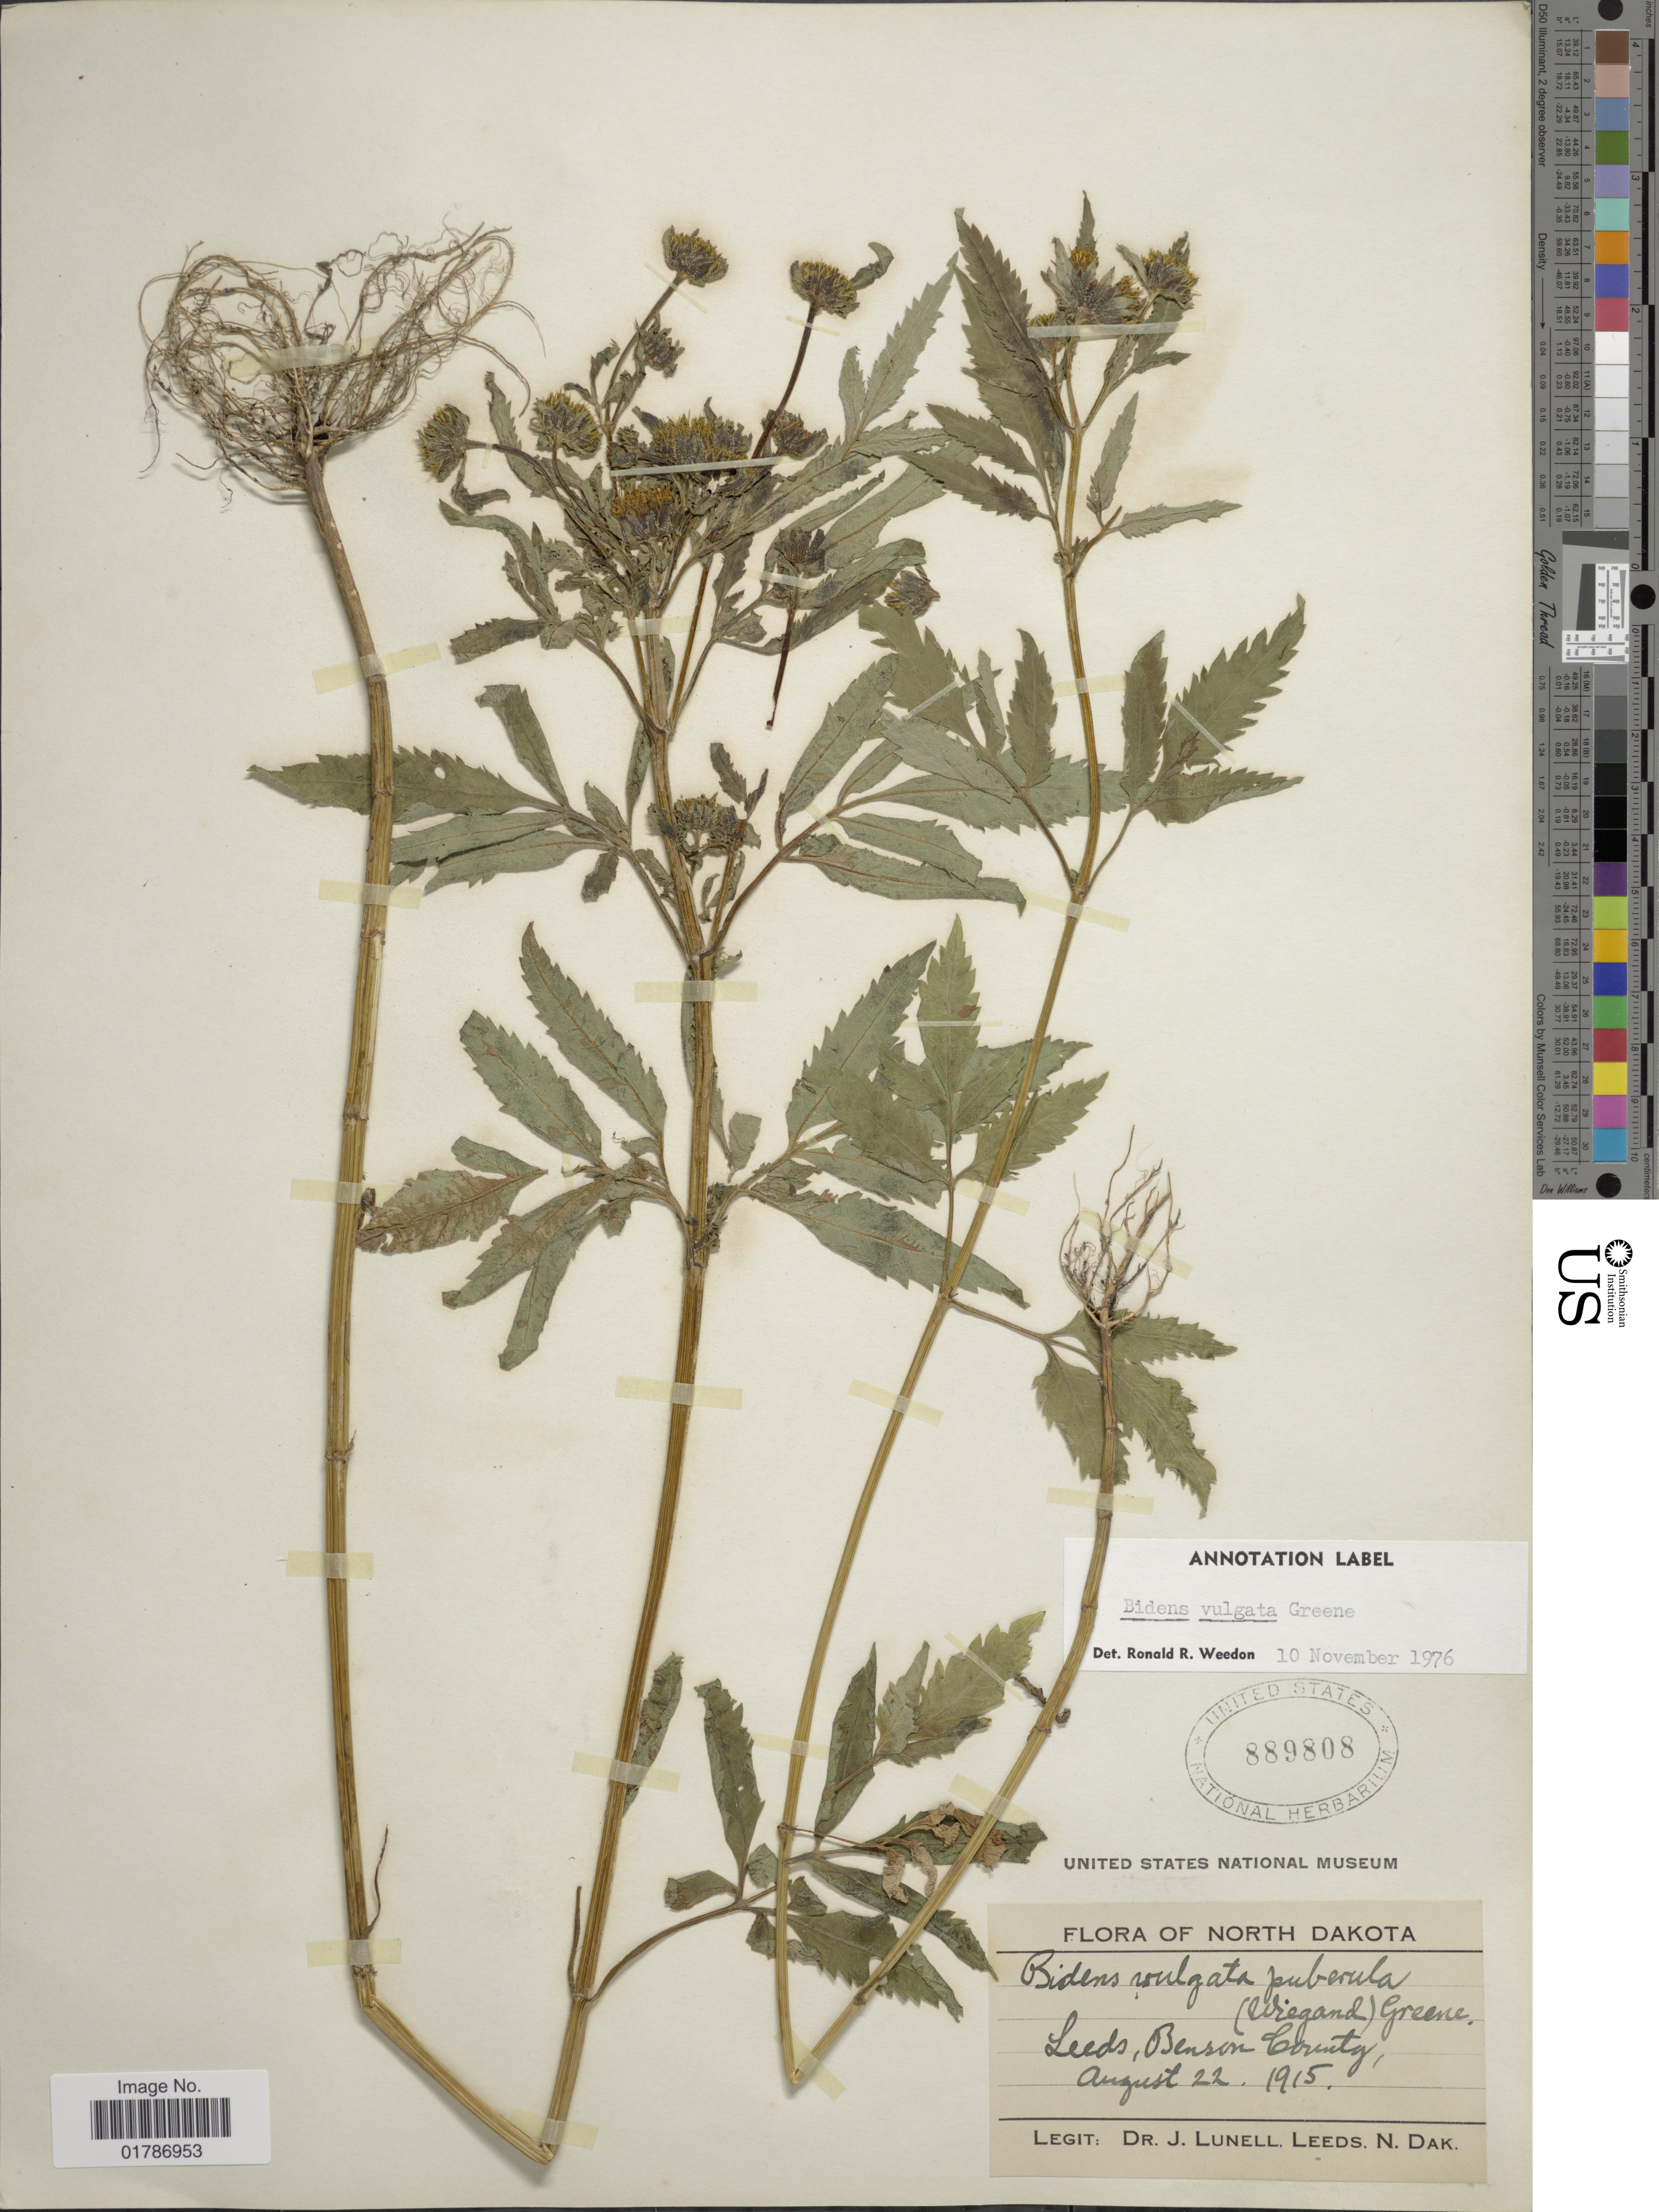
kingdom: Plantae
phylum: Tracheophyta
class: Magnoliopsida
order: Asterales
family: Asteraceae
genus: Bidens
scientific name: Bidens vulgata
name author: Greene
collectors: J. Lunell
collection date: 1915-08-22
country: United States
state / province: North Dakota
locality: Leeds, Benson County.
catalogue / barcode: US 889808